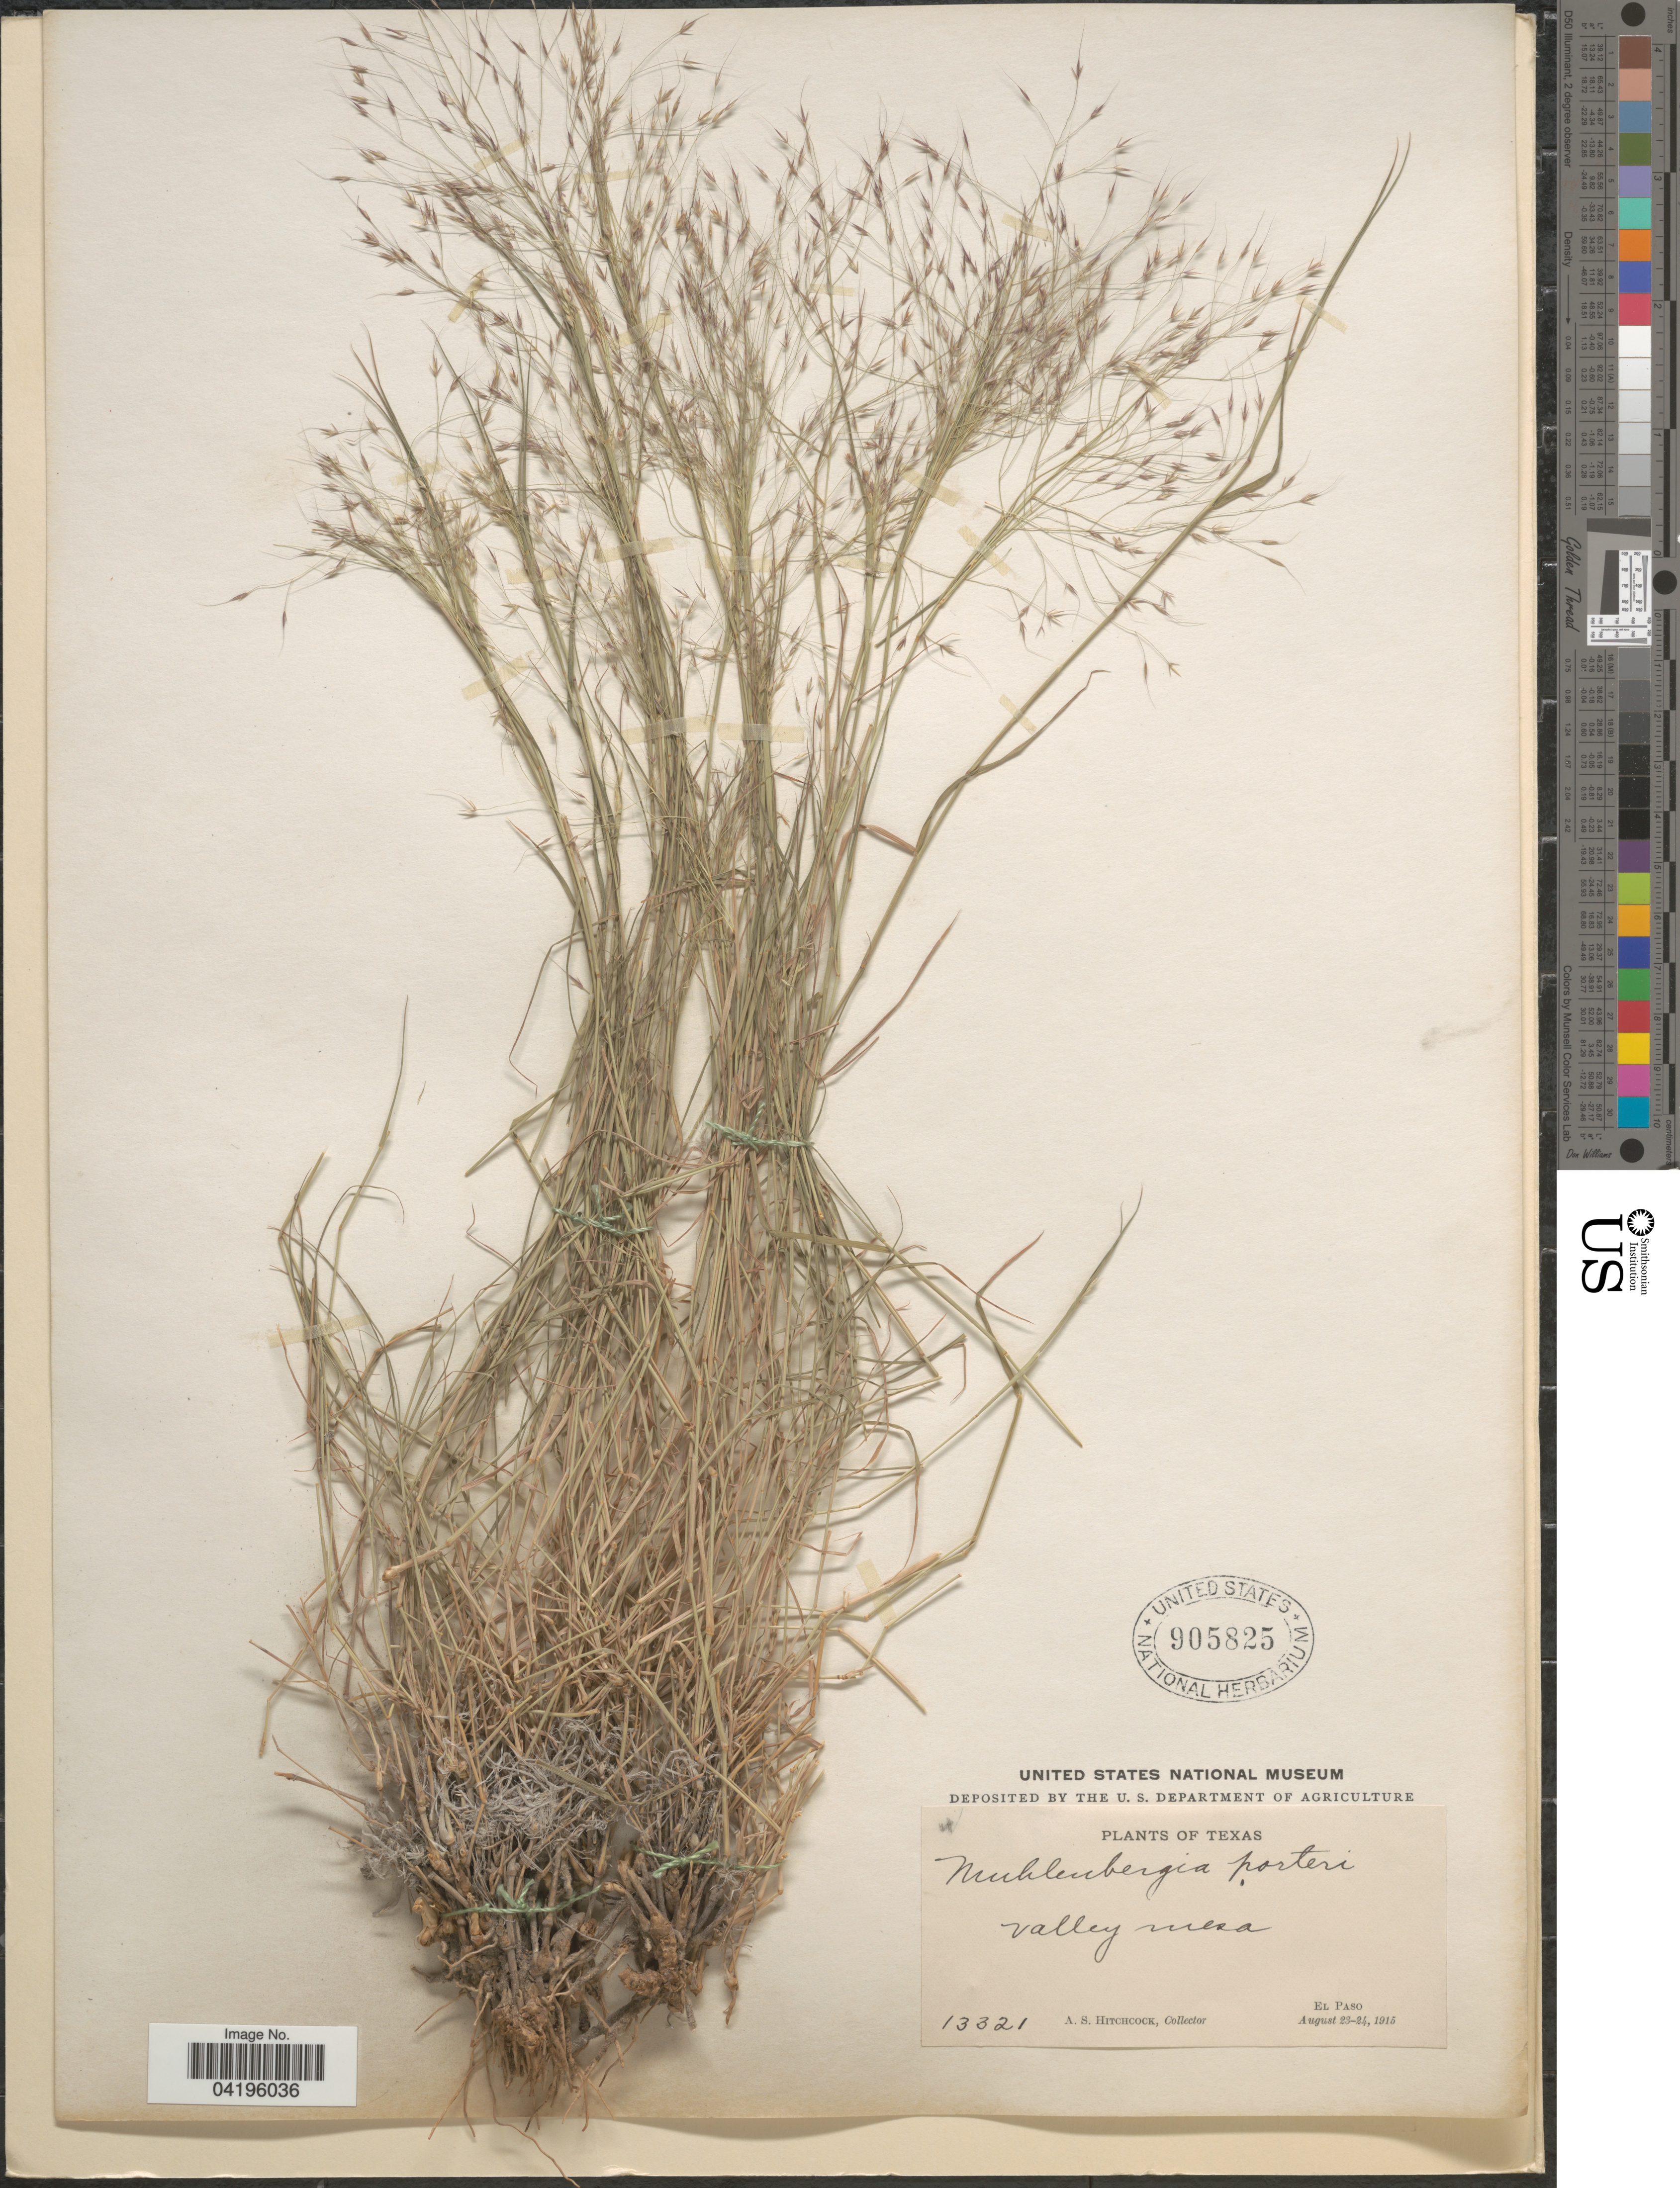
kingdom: Plantae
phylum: Tracheophyta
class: Liliopsida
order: Poales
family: Poaceae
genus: Muhlenbergia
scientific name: Muhlenbergia porteri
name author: Scribn. in W.J. Beal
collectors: A. S. Hitchcock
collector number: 13321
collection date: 1915-08-23/1915-08-24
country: United States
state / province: Texas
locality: Valley mesa. El Paso.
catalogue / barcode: US 905825